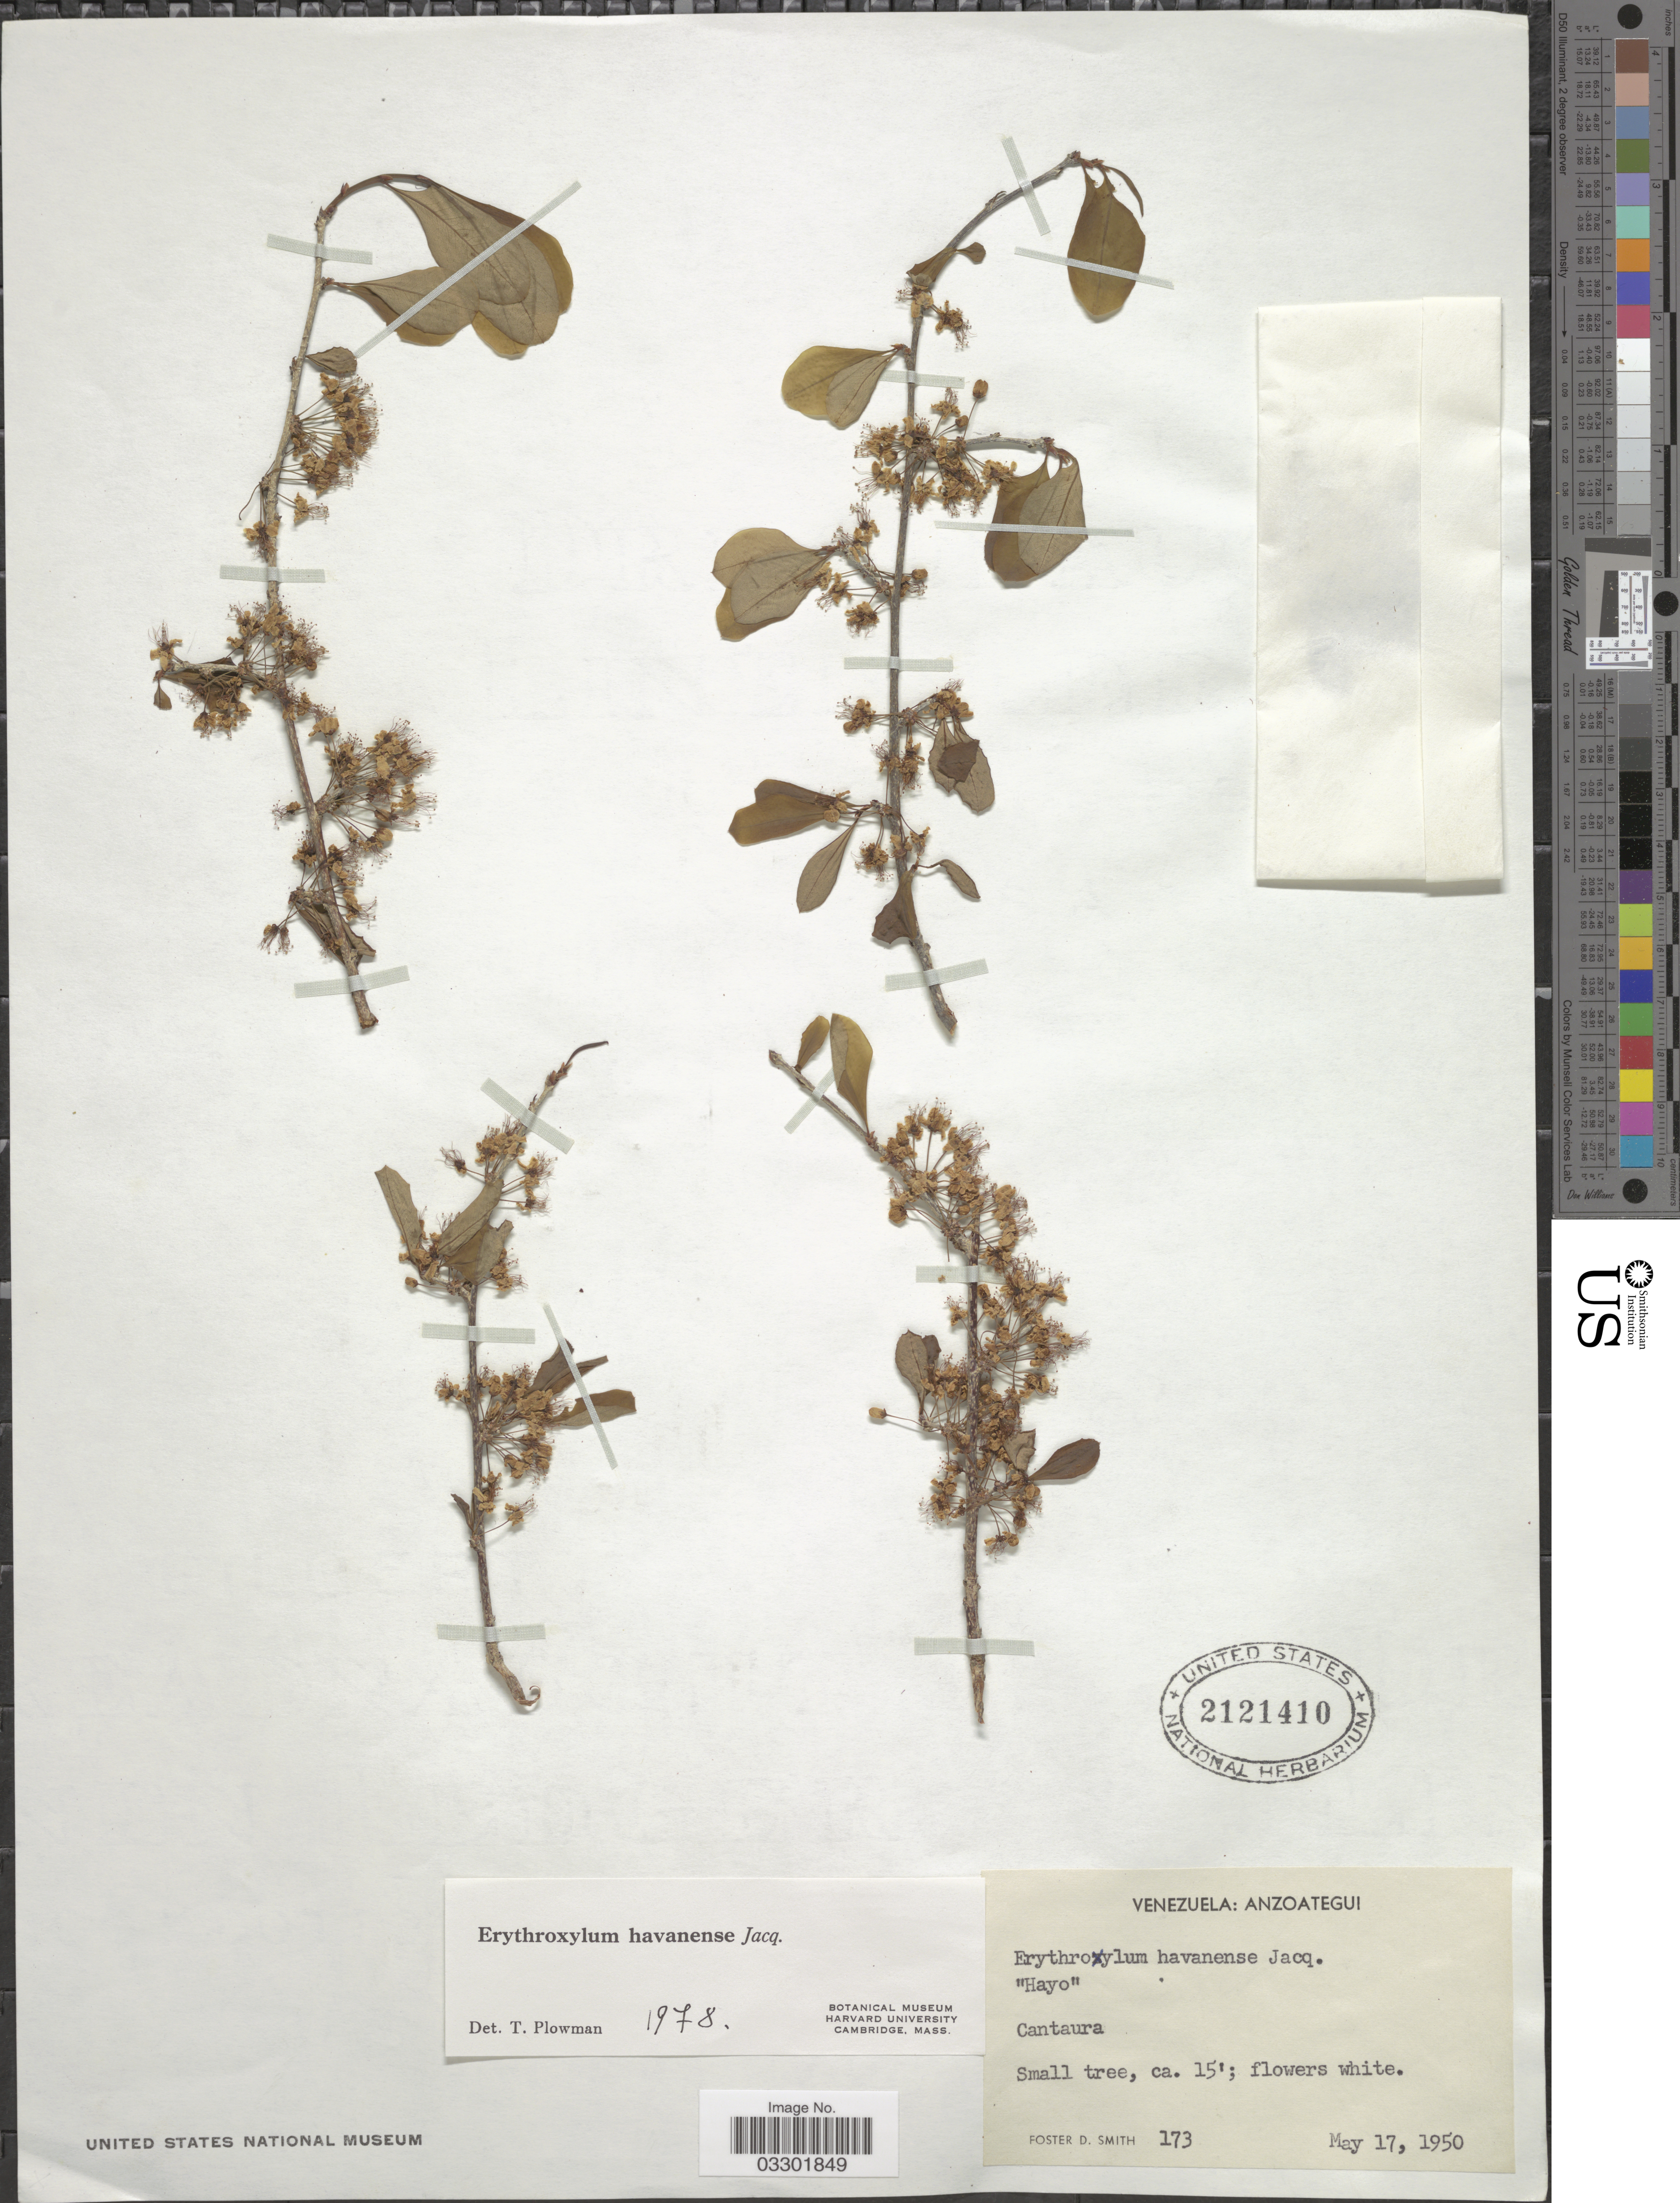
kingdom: Plantae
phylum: Tracheophyta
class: Magnoliopsida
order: Malpighiales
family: Erythroxylaceae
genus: Erythroxylum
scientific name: Erythroxylum havanense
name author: Jacq.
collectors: F. Smith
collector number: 173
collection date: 1950-05-17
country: Venezuela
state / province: Anzoategui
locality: Cantaura.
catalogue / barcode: US 2121410